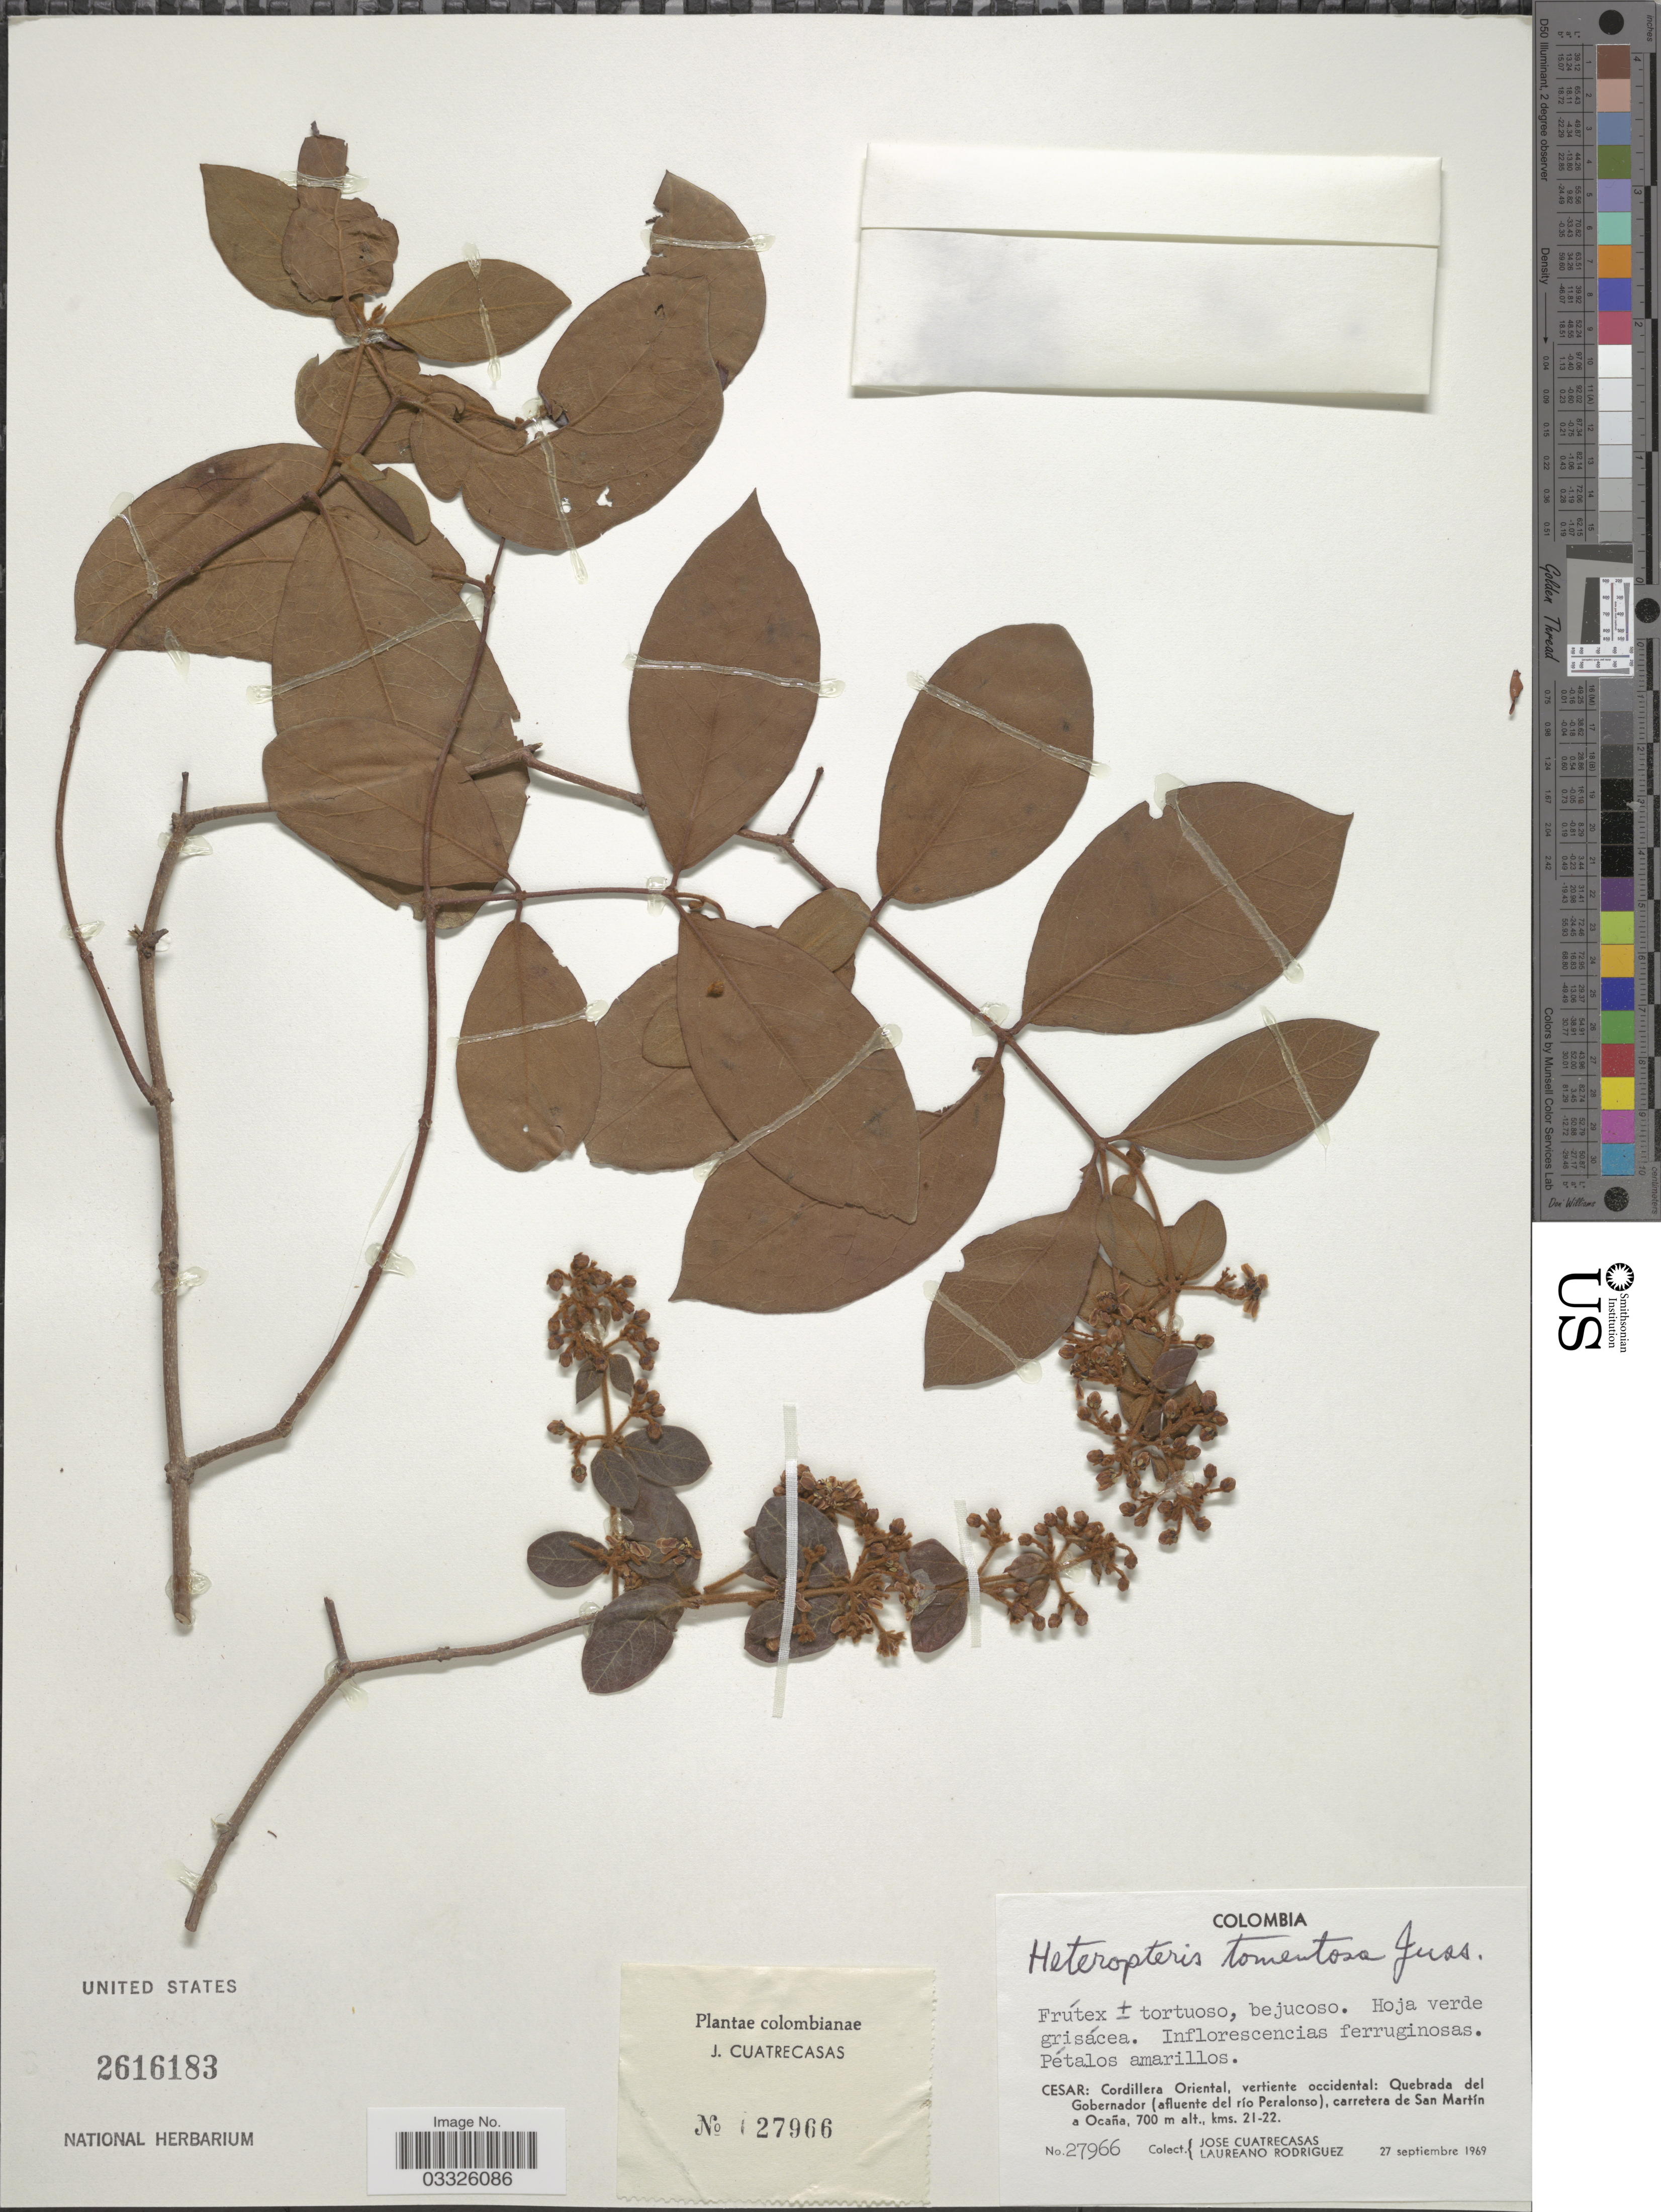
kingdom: Plantae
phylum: Tracheophyta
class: Magnoliopsida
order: Malpighiales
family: Malpighiaceae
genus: Heteropterys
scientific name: Heteropterys tomentosa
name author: A. Juss.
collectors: J. Cuatrecasas & L. Rodriguez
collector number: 27966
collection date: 1969-09-27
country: Colombia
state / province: Cesar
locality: Cordillera Oriental, vertiente occidental: Quebrada del Gobernador (afluente del río Peralonso), carretera de San Martín a Ocaña, kms. 21-22.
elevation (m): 700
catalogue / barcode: US 2616183